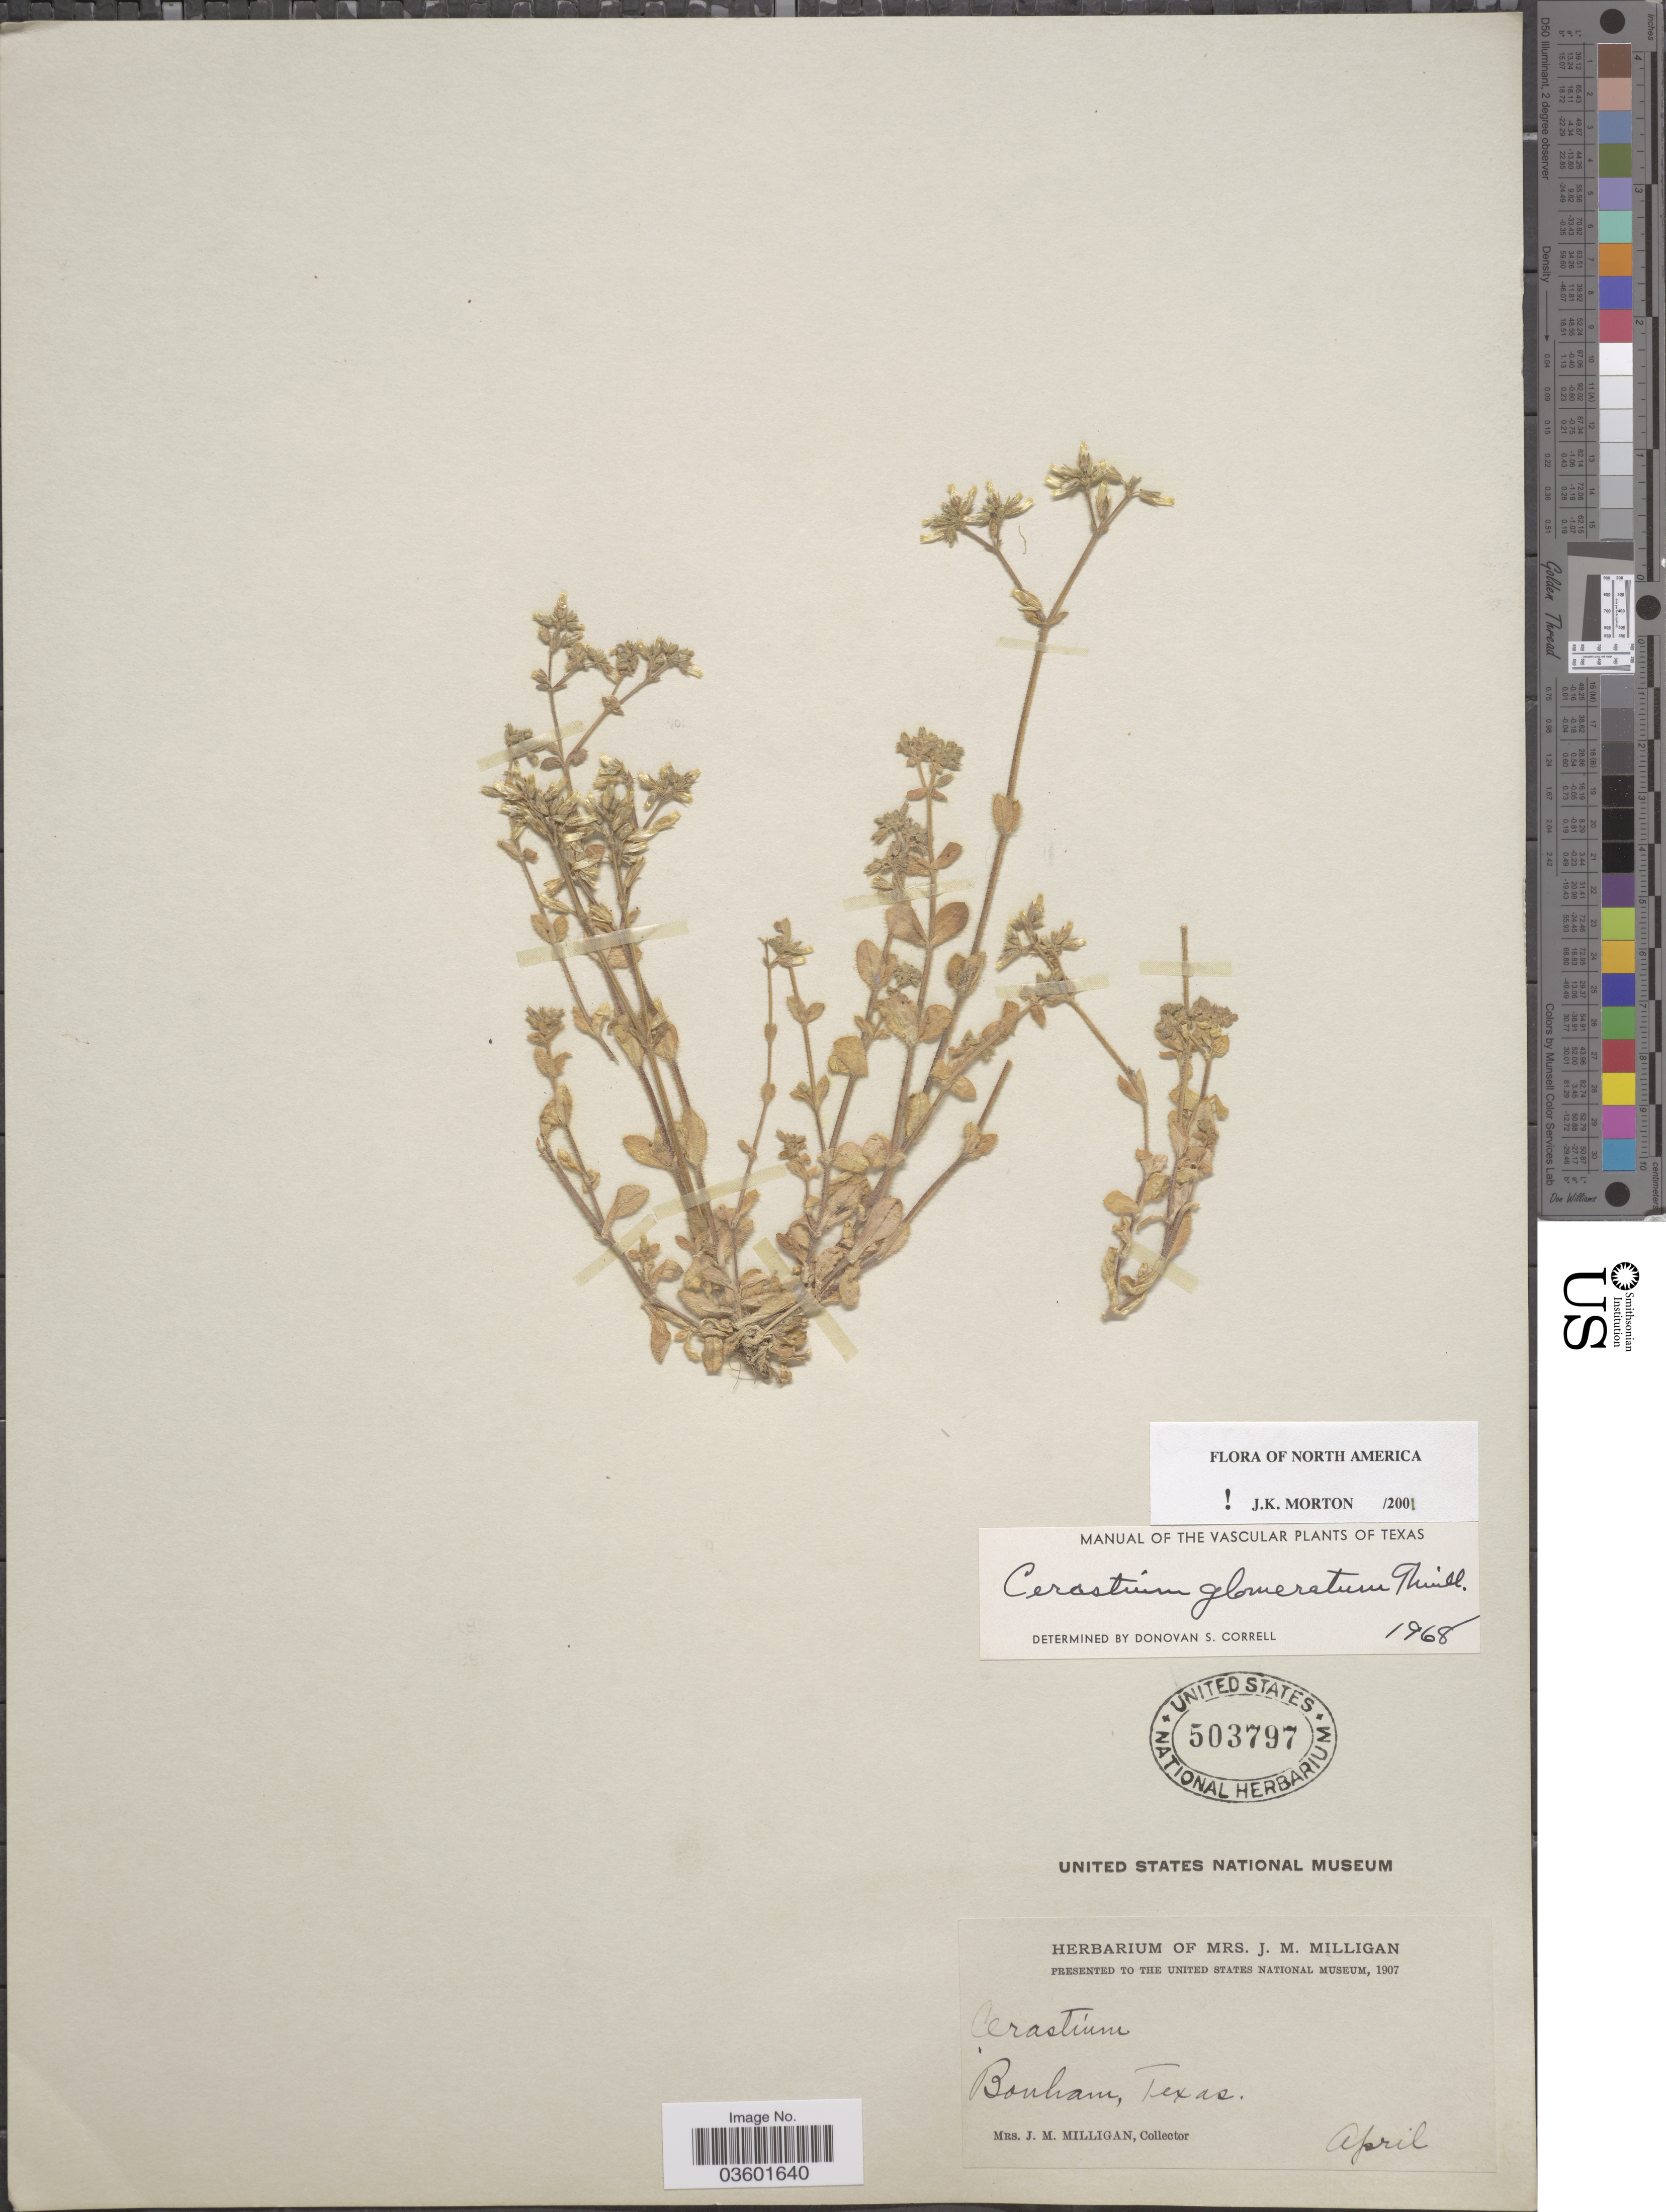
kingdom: Plantae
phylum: Tracheophyta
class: Magnoliopsida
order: Caryophyllales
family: Caryophyllaceae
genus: Cerastium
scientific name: Cerastium glomeratum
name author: Thuill.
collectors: J. Milligan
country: United States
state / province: Texas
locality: Bonham.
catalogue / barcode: US 503797